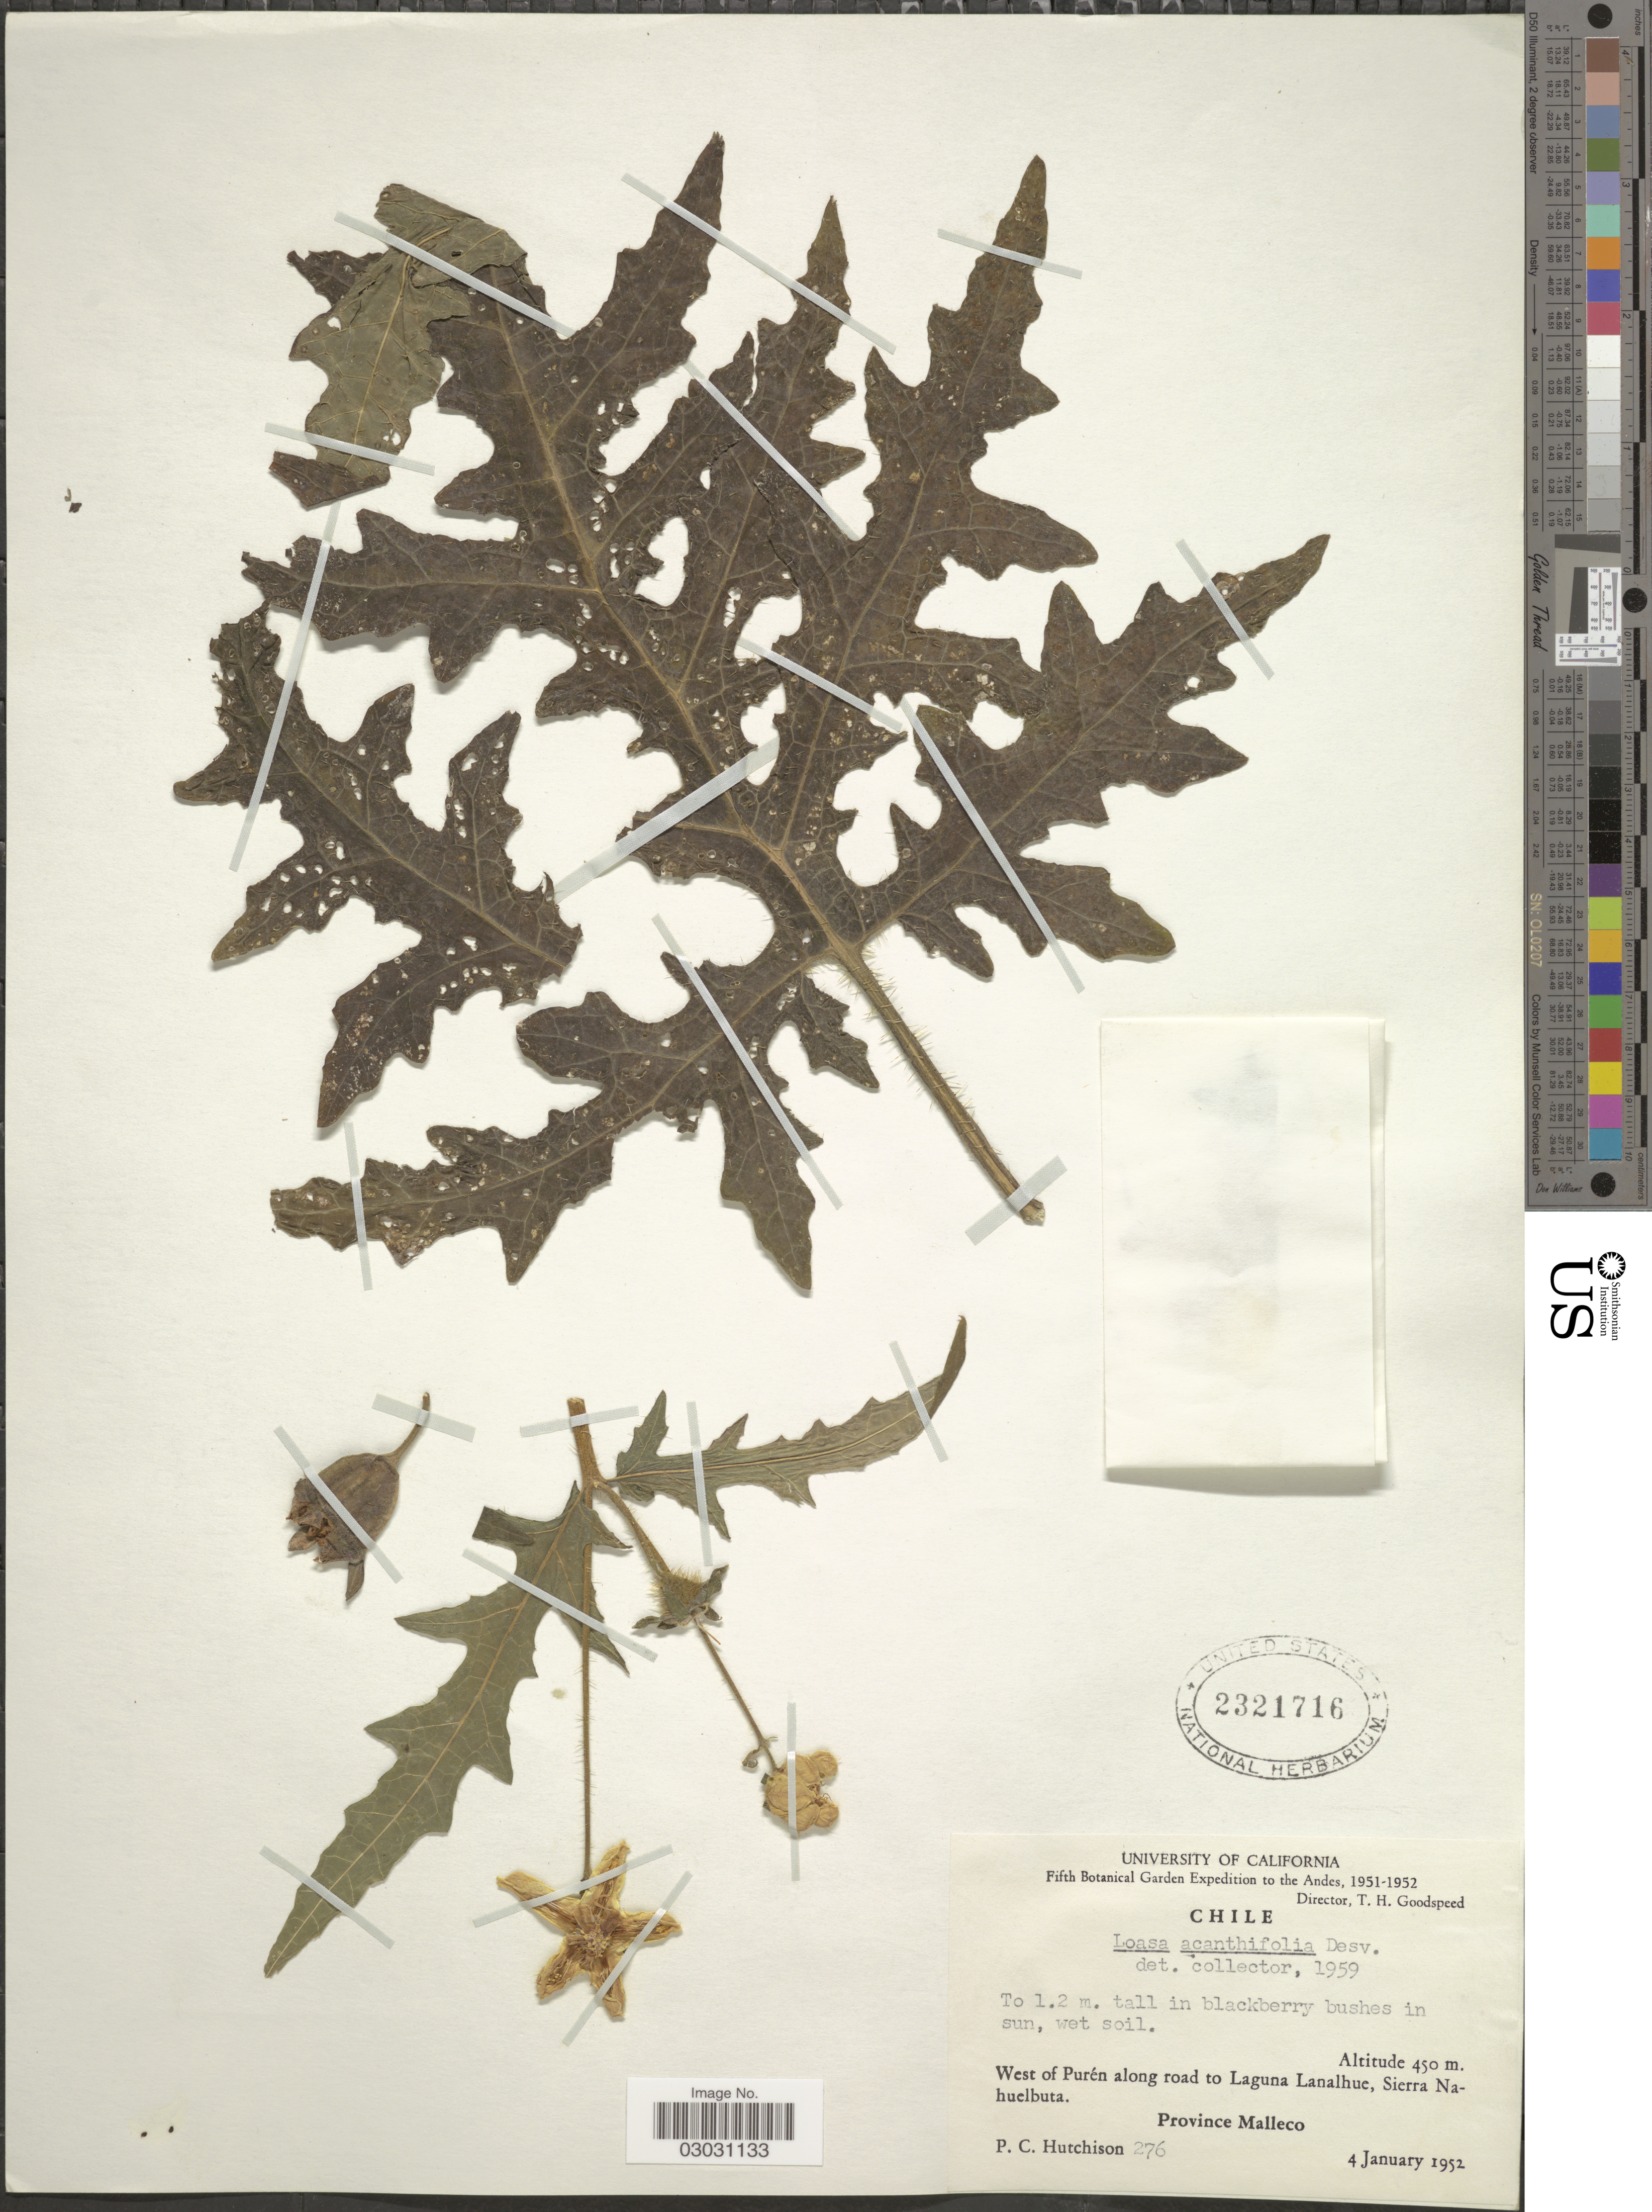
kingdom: Plantae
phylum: Tracheophyta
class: Magnoliopsida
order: Cornales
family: Loasaceae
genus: Loasa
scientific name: Loasa acanthifolia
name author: Desr.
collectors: P. C. Hutchison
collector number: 276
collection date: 1952-01-04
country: Chile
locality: The Andes, West of Purén along road to Laguna Lanalhue, Sierra Nahuelbuta, Province Malleco.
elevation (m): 450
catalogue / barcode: US 2321716